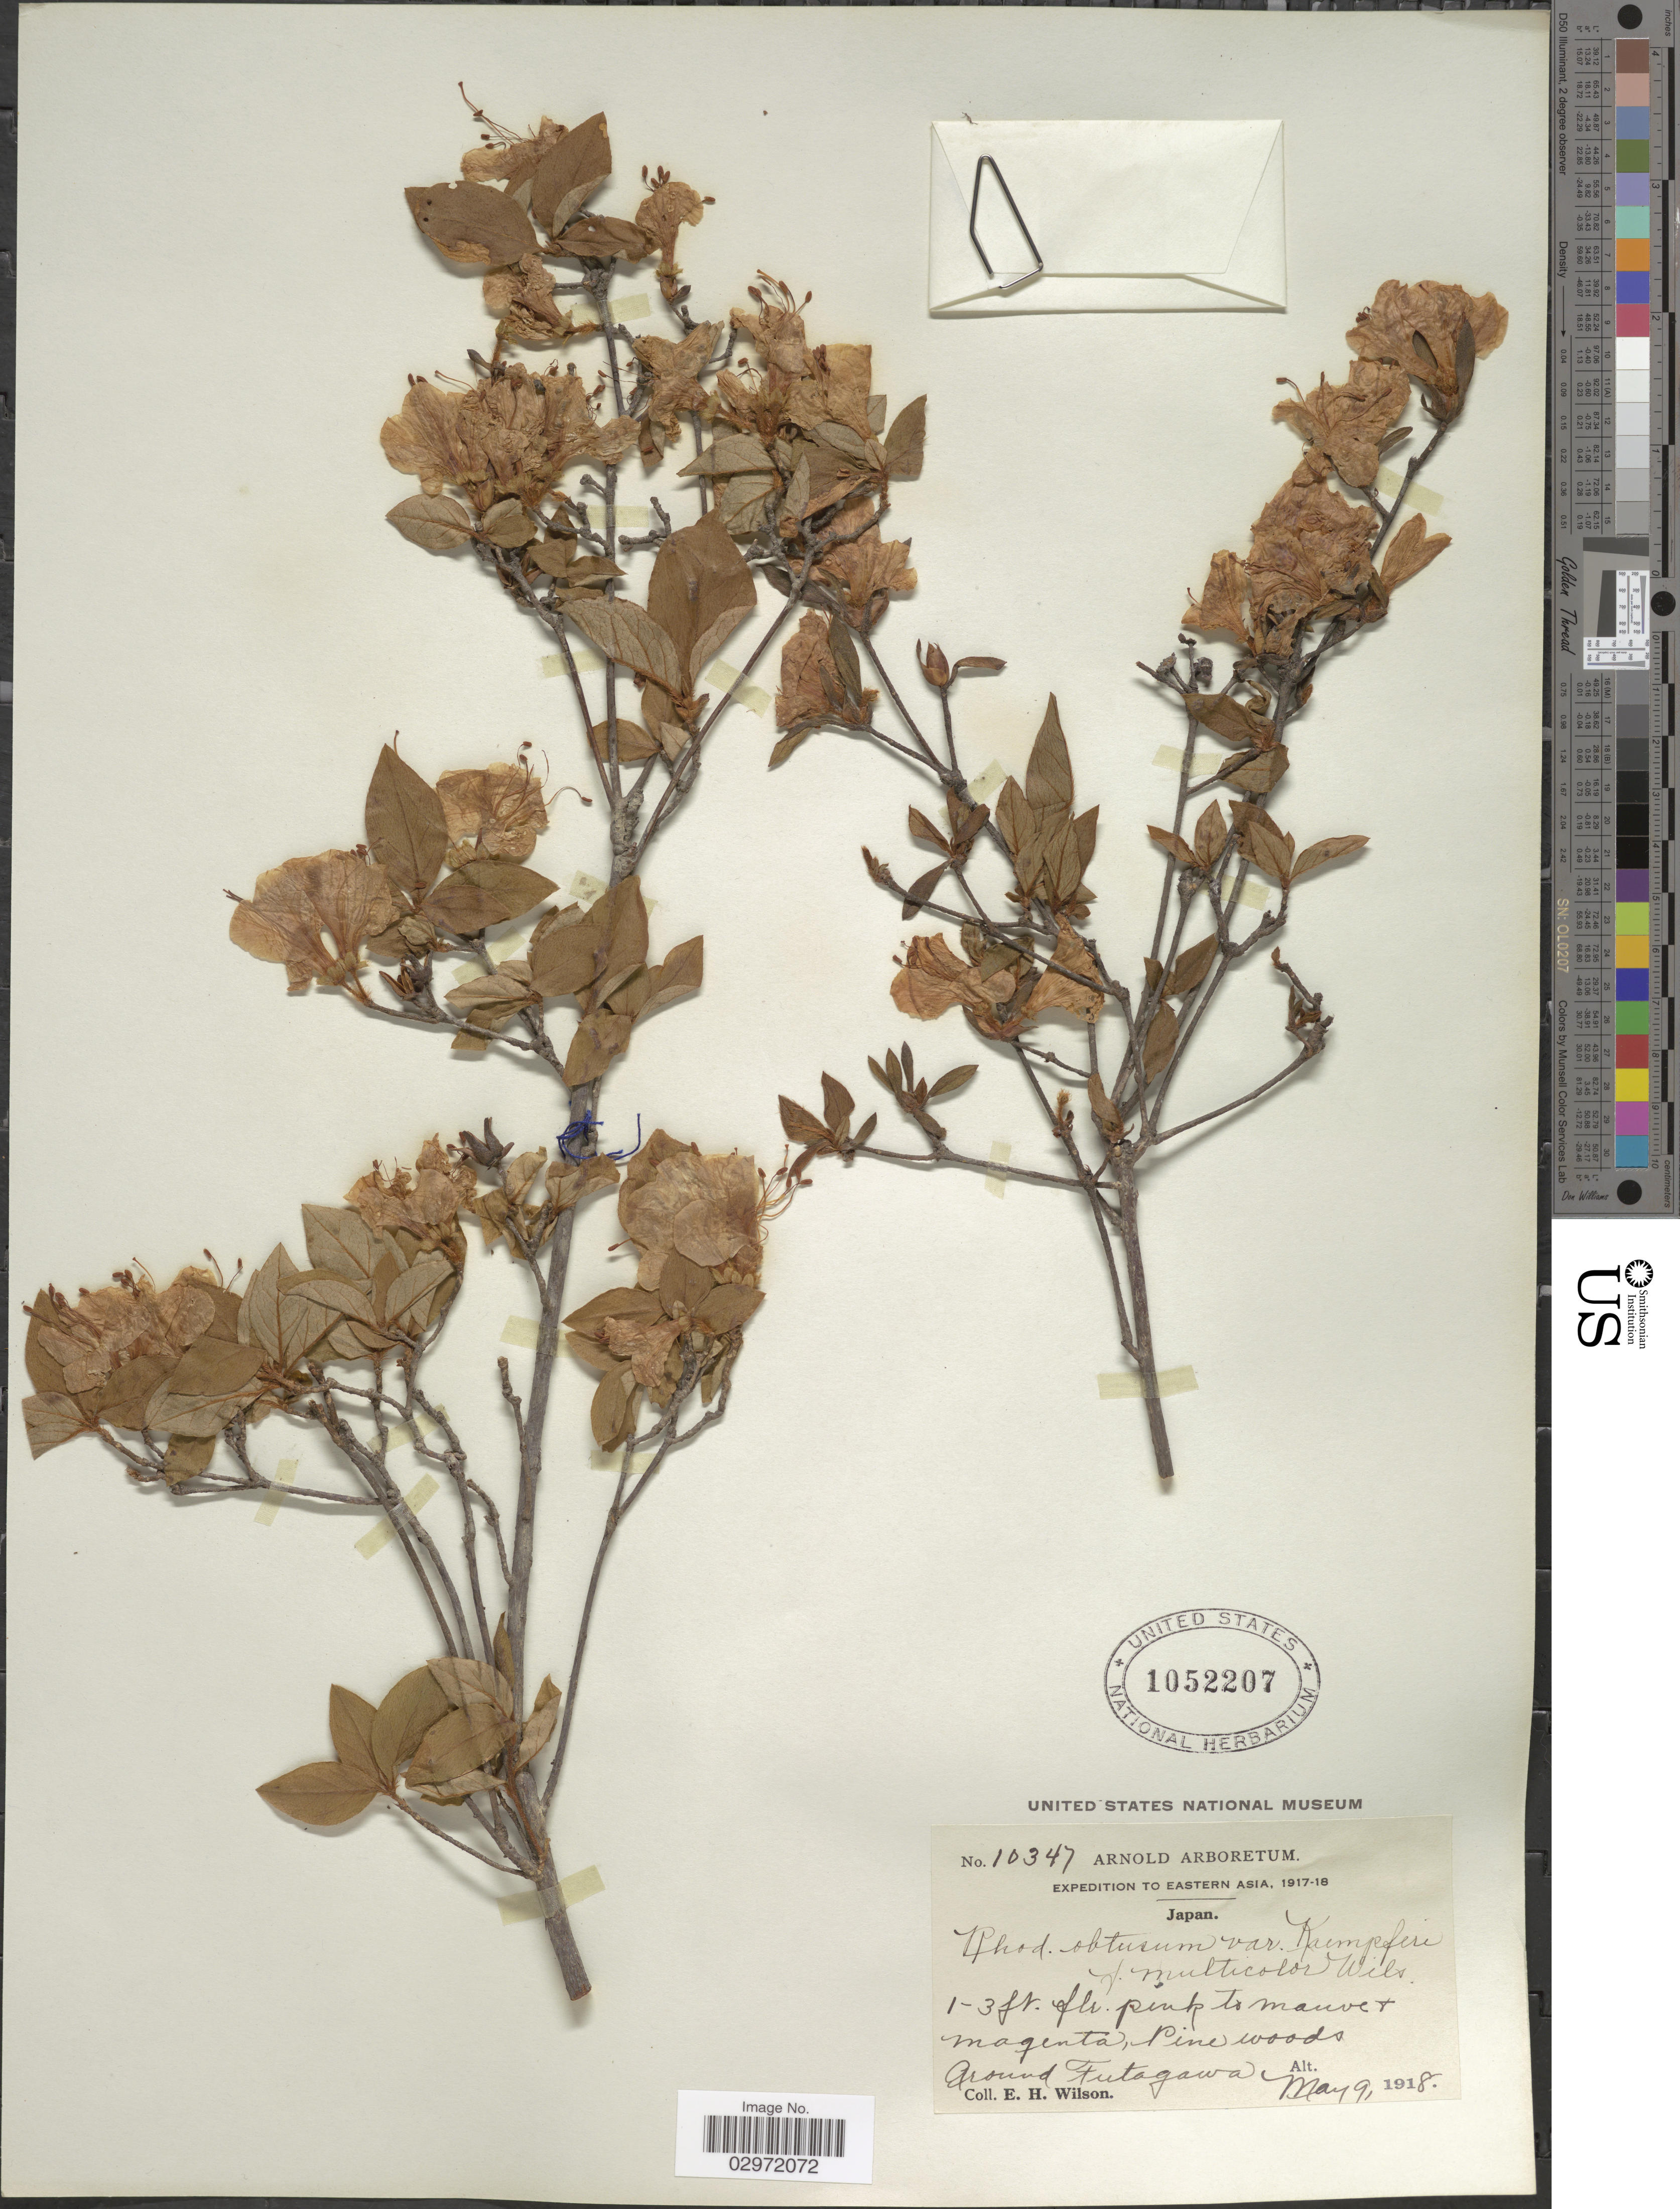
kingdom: Plantae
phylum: Tracheophyta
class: Magnoliopsida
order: Ericales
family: Ericaceae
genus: Rhododendron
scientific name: Rhododendron obtusum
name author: (Lindl.) Planch.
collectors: E. Wilson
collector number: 10347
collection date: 1918-05-09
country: Japan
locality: Eastern Asia. Around Futagawa.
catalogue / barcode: US 1052207